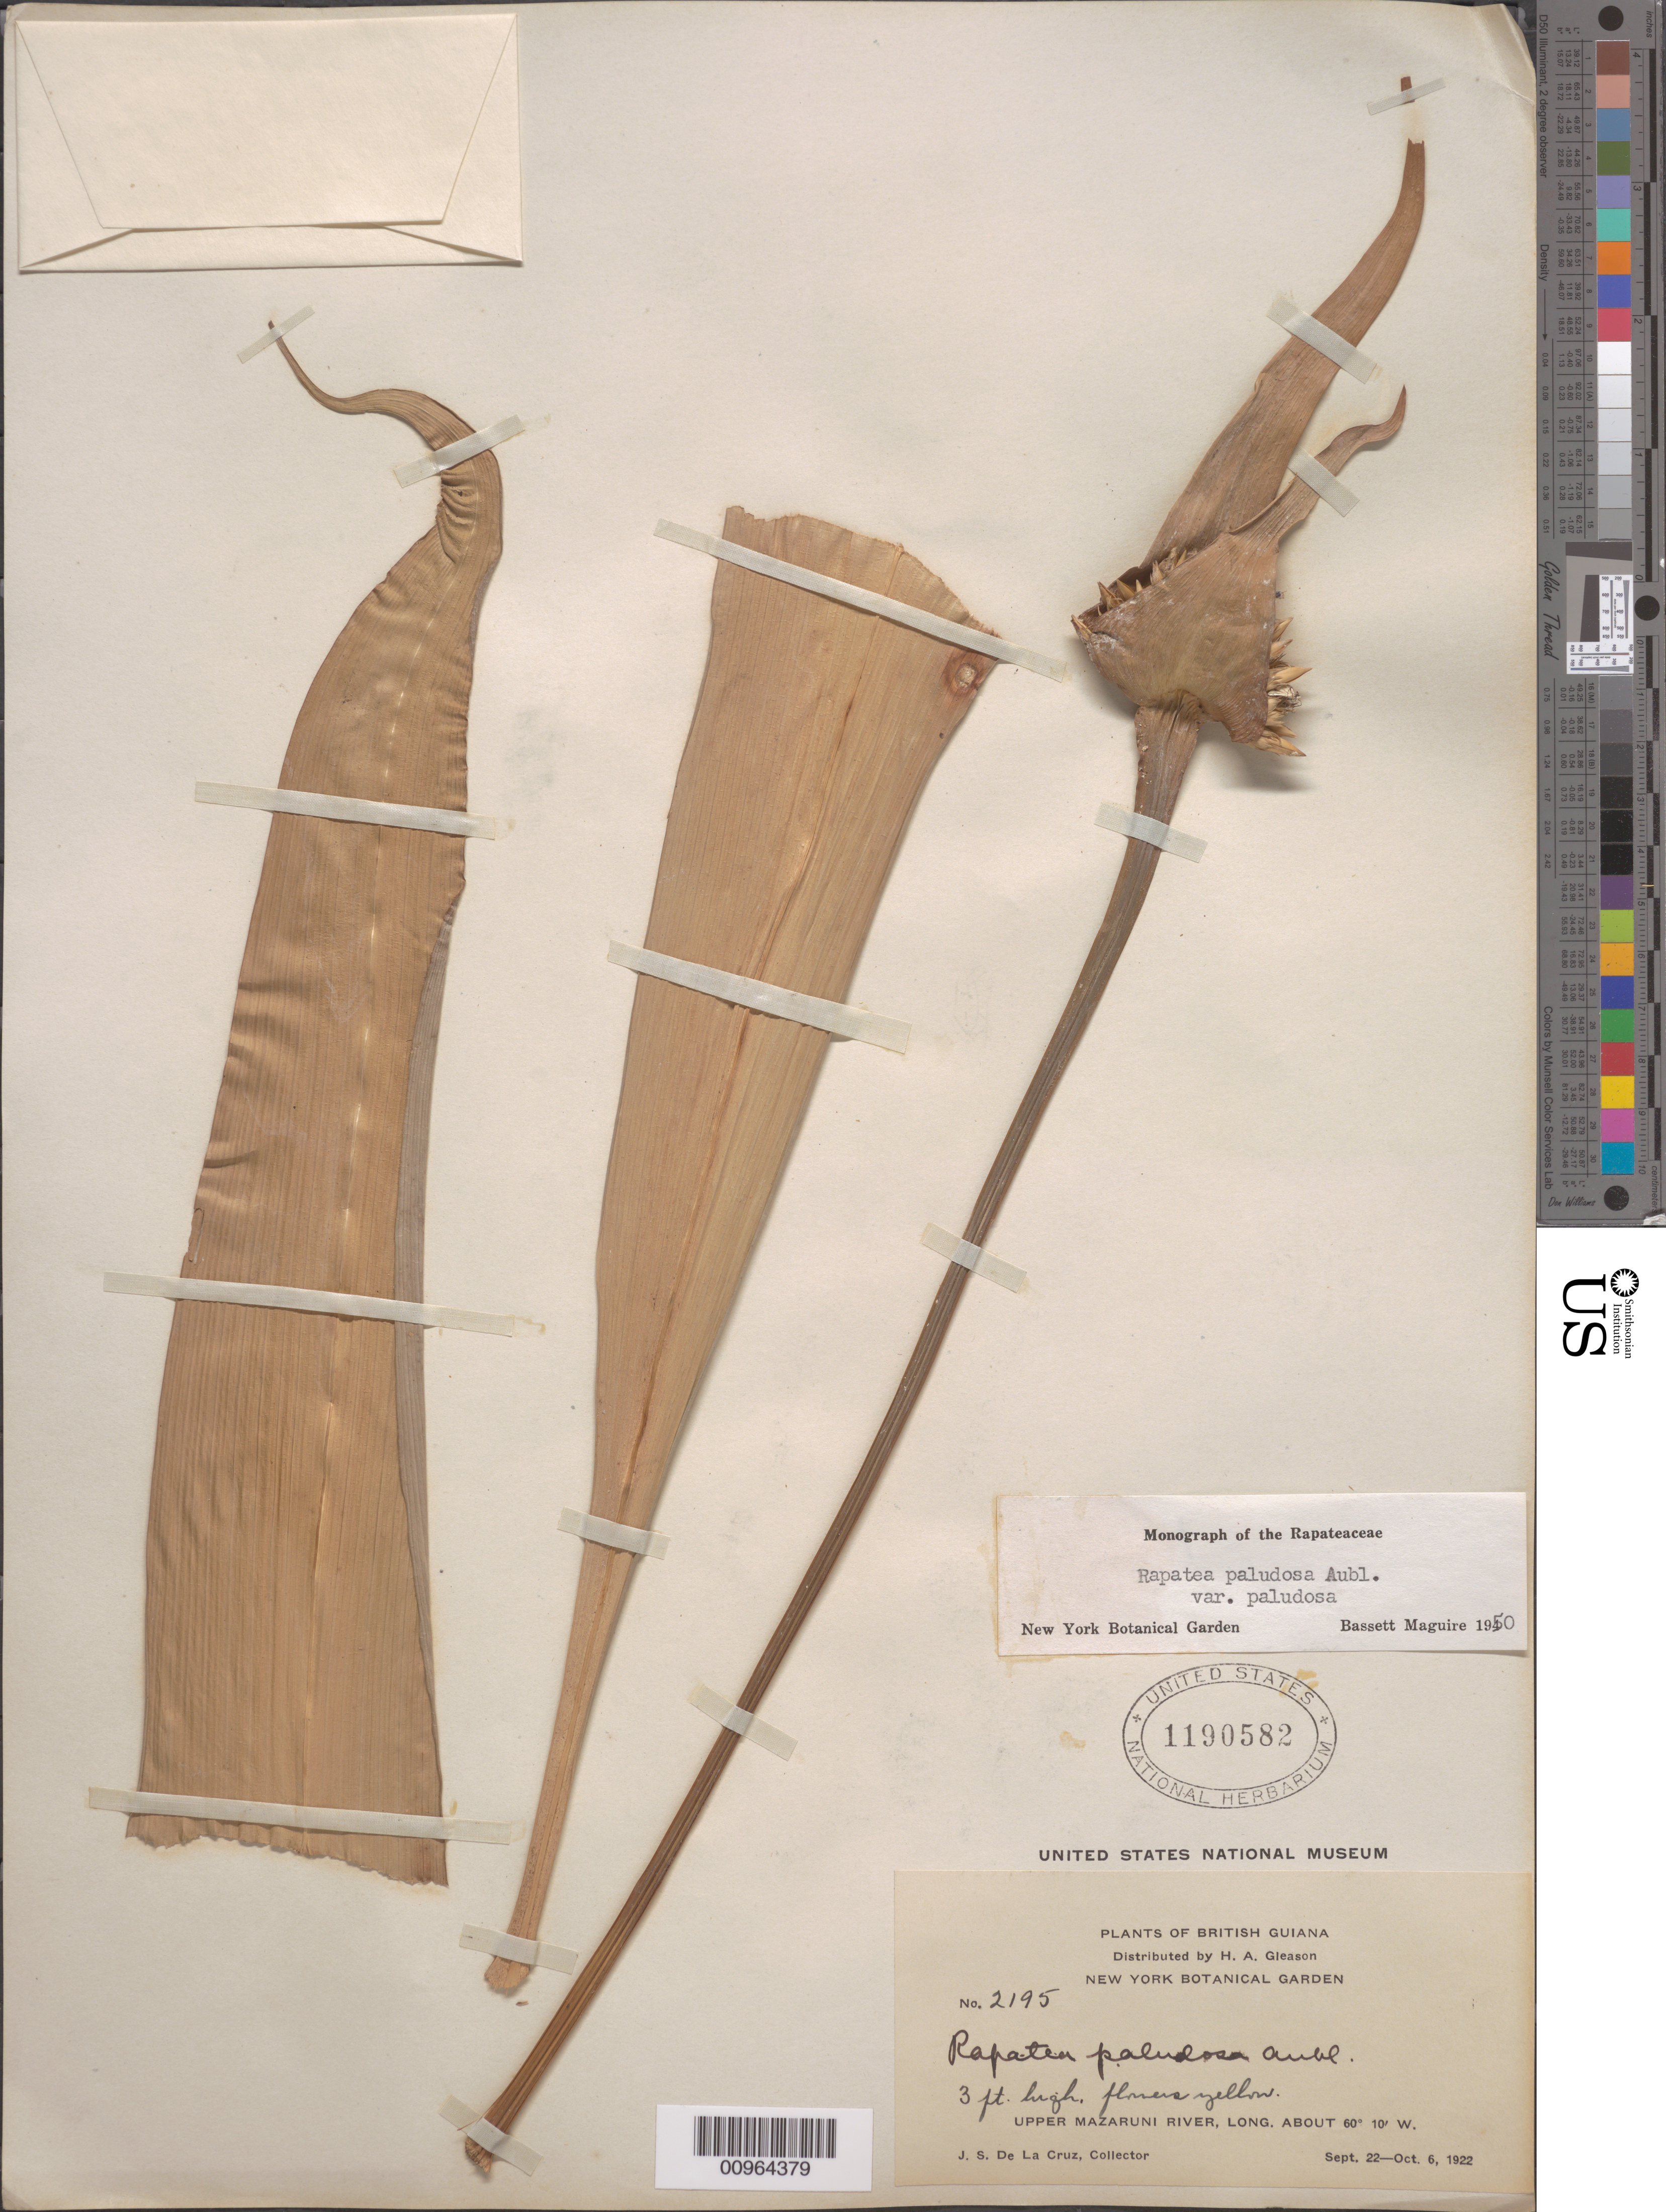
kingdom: Plantae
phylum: Tracheophyta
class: Liliopsida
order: Poales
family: Rapateaceae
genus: Rapatea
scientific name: Rapatea paludosa var. paludosa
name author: Aubl.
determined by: Maguire, Bassett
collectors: J. S. de la Cruz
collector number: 2195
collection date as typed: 22-Sep-22 to 6-Oct-22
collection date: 1922-09-22/1922-10-06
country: Guyana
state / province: Cuyuni-Mazaruni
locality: Upper Mazaruni R.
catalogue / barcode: US 1190582